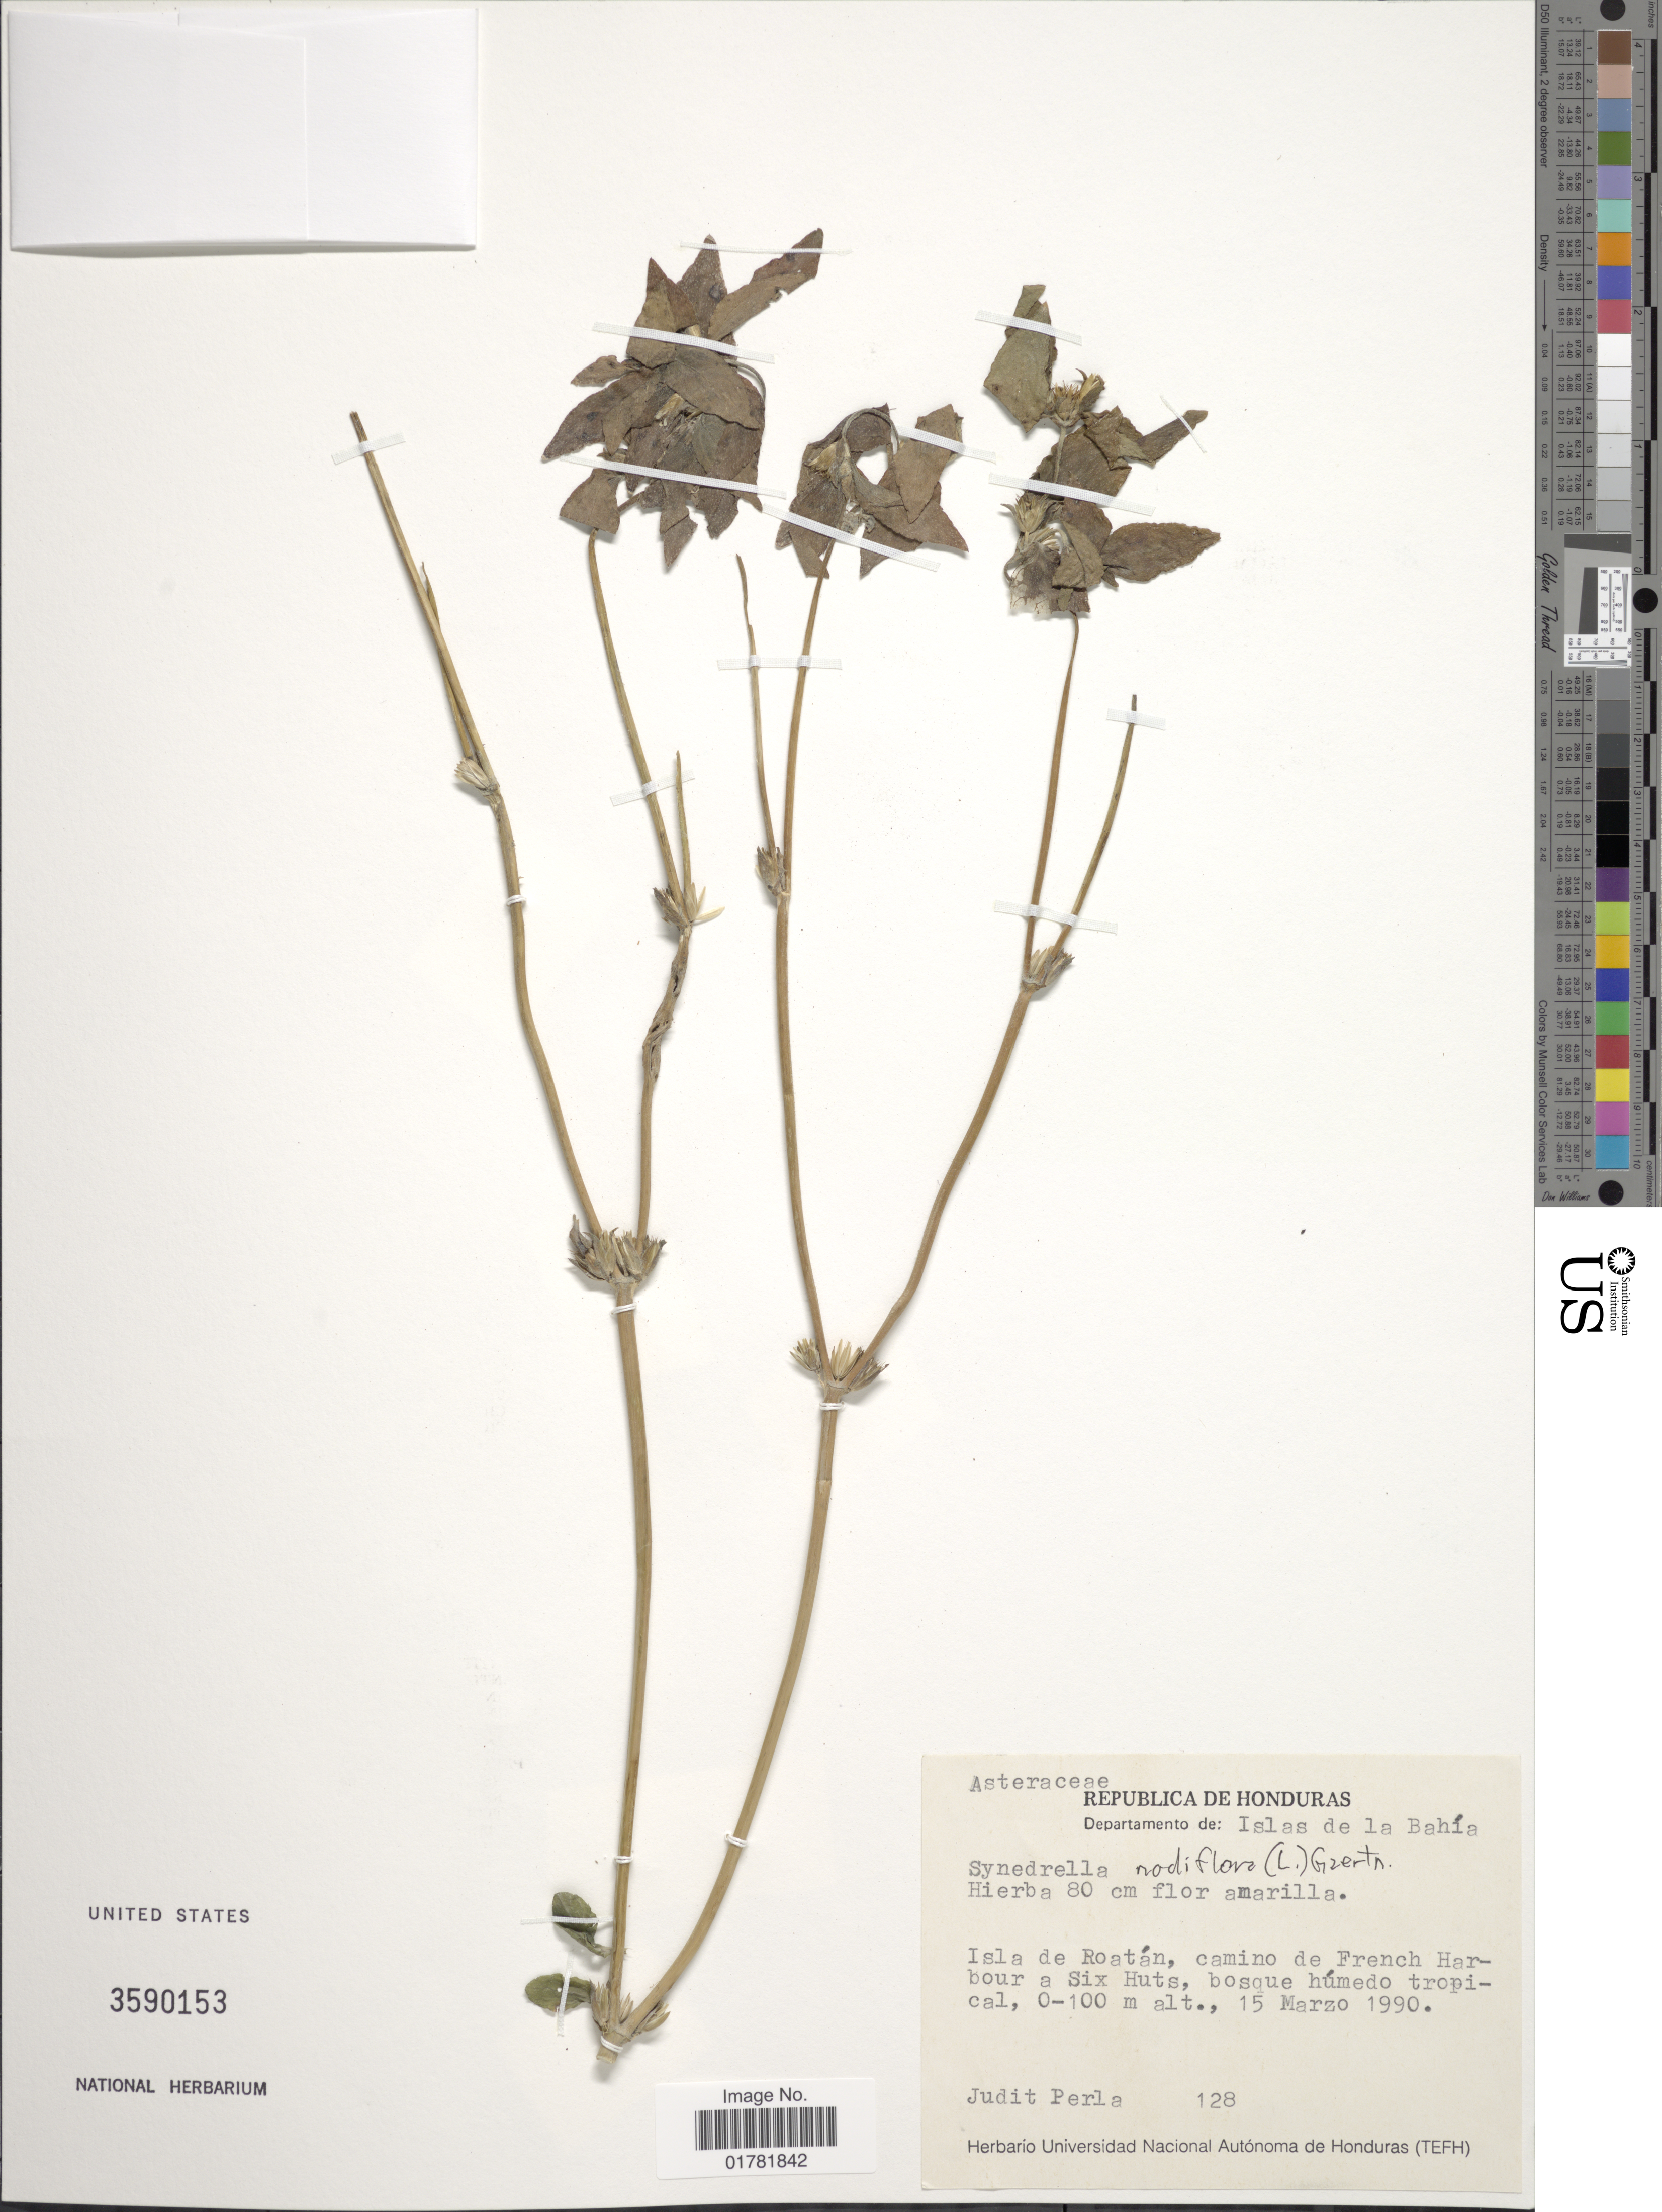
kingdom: Plantae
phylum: Tracheophyta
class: Magnoliopsida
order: Asterales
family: Asteraceae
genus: Synedrella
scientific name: Synedrella nodiflora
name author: (L.) Gaertn.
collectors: J. Perla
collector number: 128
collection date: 1990-03-15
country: Honduras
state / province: Islas de la Bahía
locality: Departamento de: Islas de la Bahía, Isla de Roatán, camino de French Harbour a Six Huts, bosque h'medo tropical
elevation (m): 0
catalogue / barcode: US 3590153